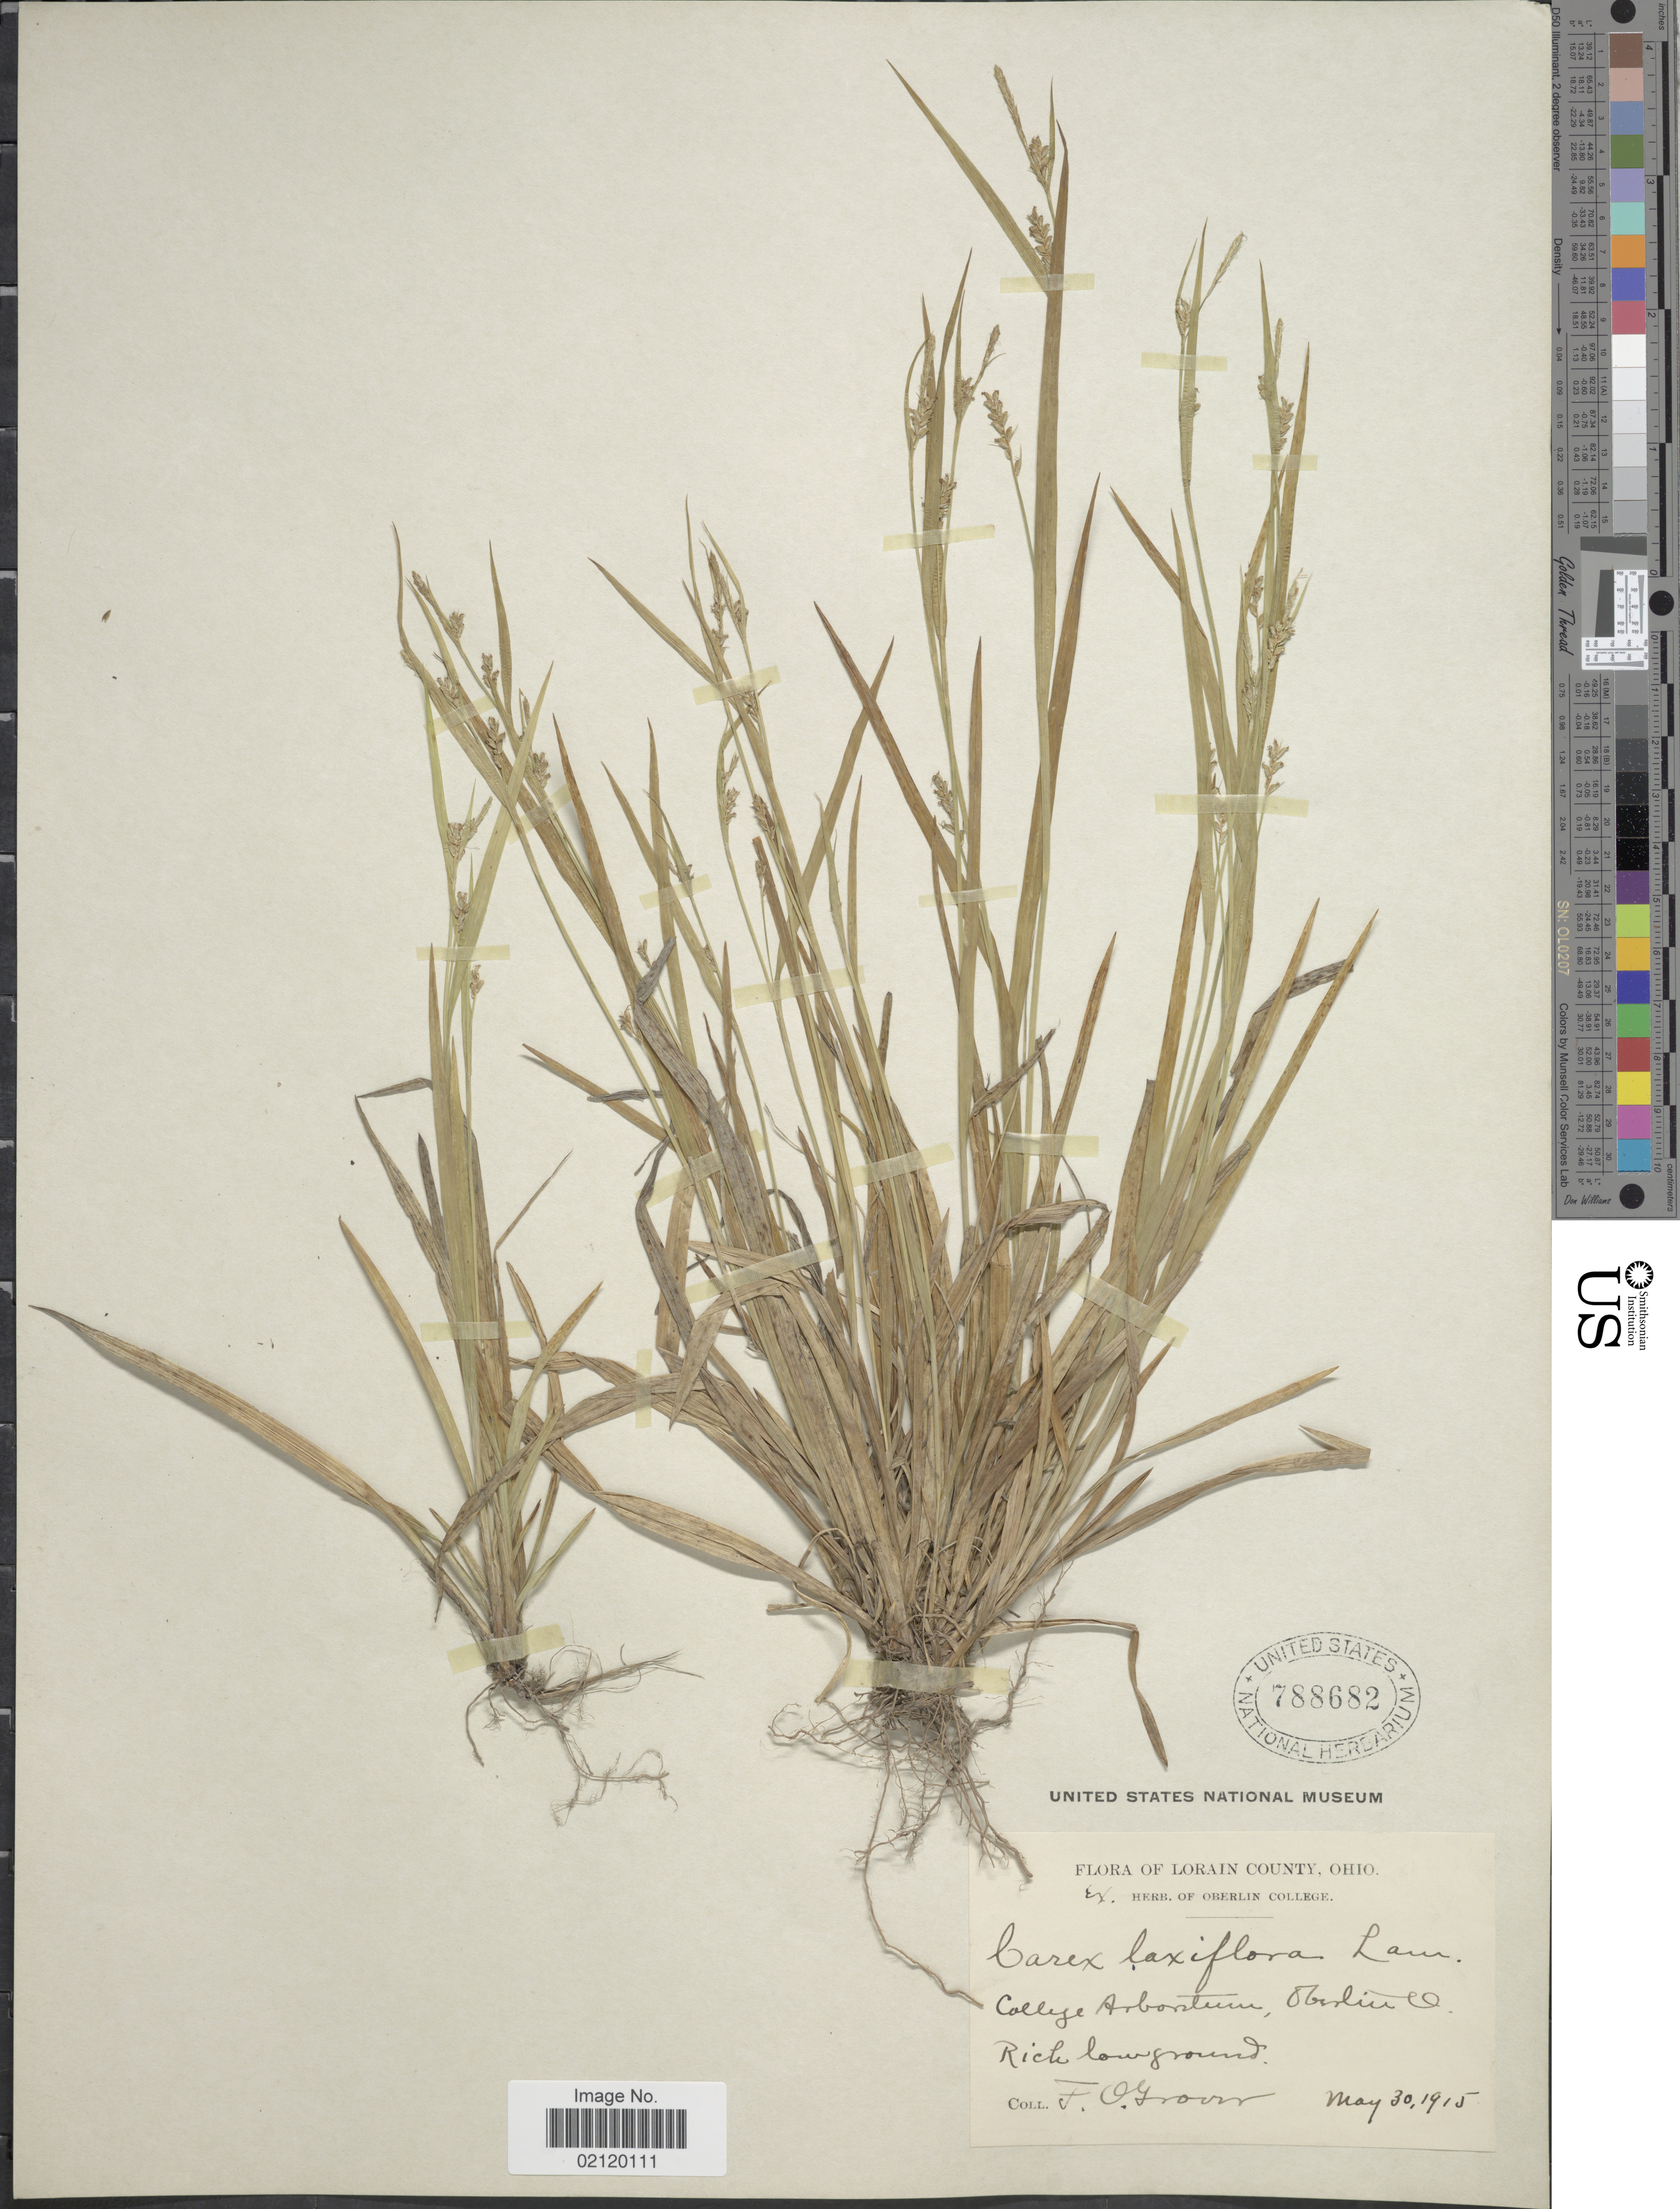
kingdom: Plantae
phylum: Tracheophyta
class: Liliopsida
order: Poales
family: Cyperaceae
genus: Carex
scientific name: Carex laxiflora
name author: Lam.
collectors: F. Grover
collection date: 1915-05-30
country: United States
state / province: Ohio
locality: Lorain County. College Arbortum, Oberlin O.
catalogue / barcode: US 788682